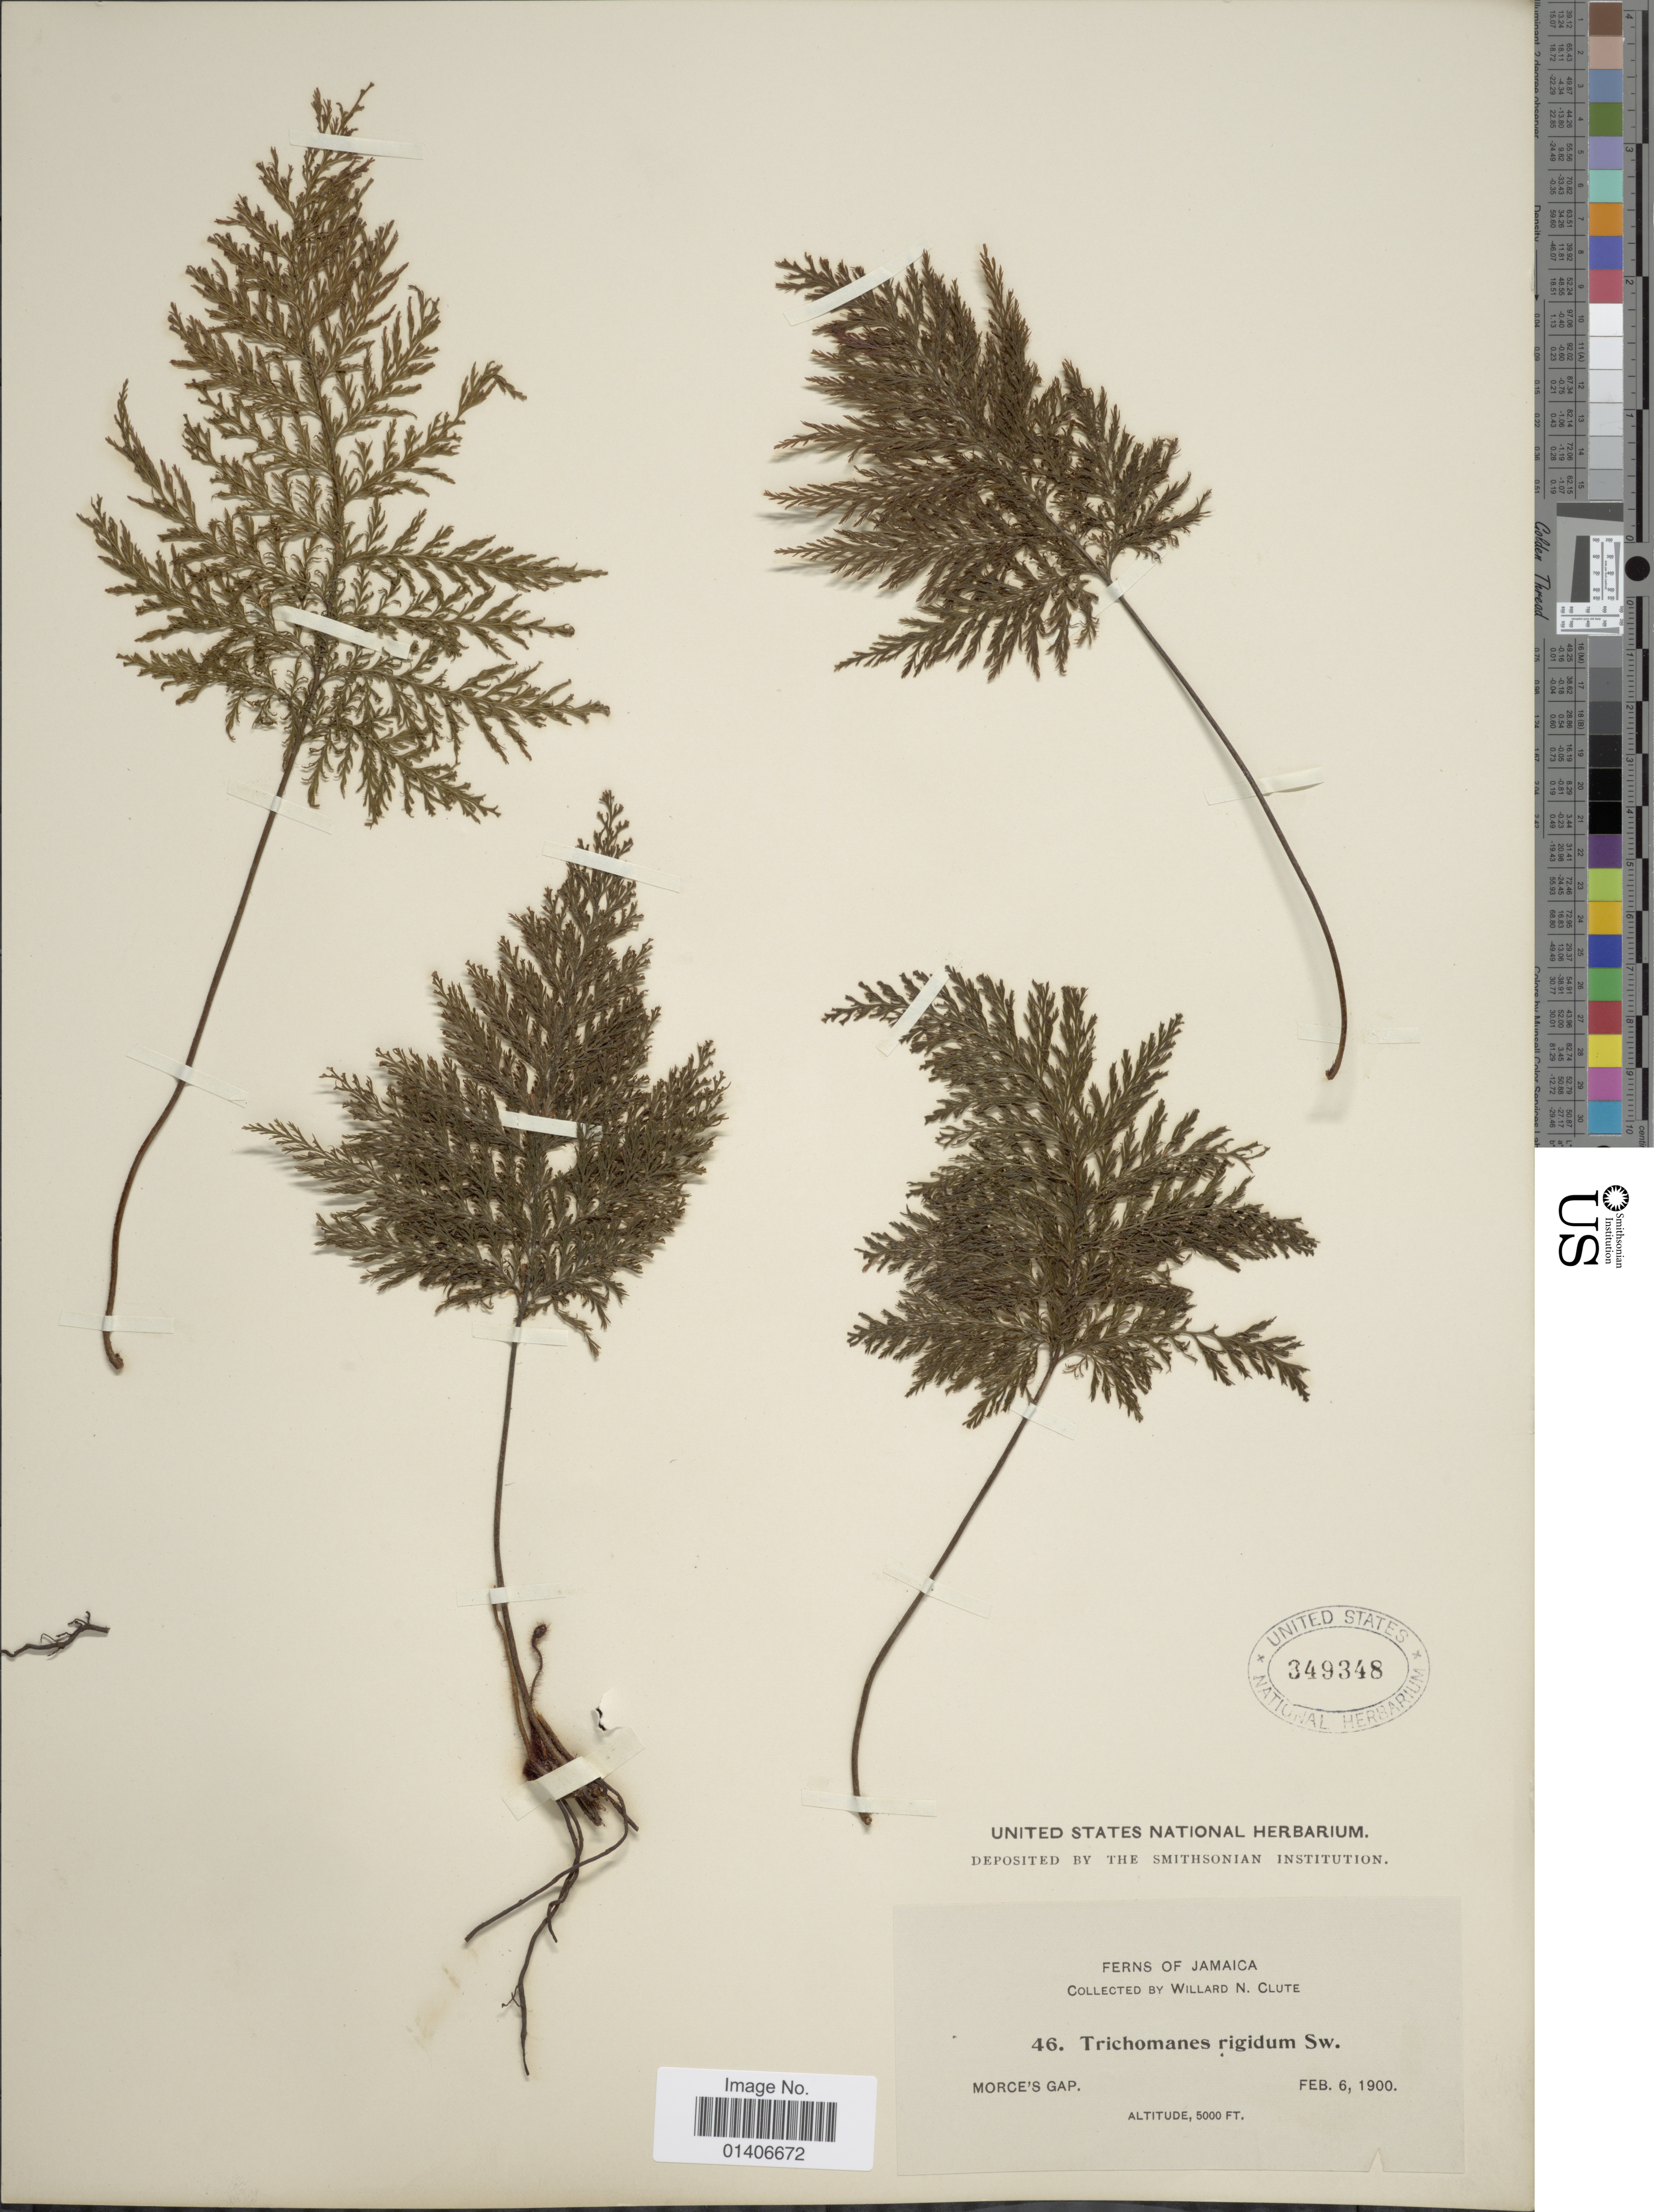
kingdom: Plantae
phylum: Tracheophyta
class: Polypodiopsida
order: Hymenophyllales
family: Hymenophyllaceae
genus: Abrodictyum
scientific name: Abrodictyum rigidum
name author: (Sw.) Ebihara & Dubuisson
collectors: W. N. Clute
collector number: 46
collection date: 1900-02-06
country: Jamaica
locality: Morce's Gap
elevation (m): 1524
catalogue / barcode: US 349348